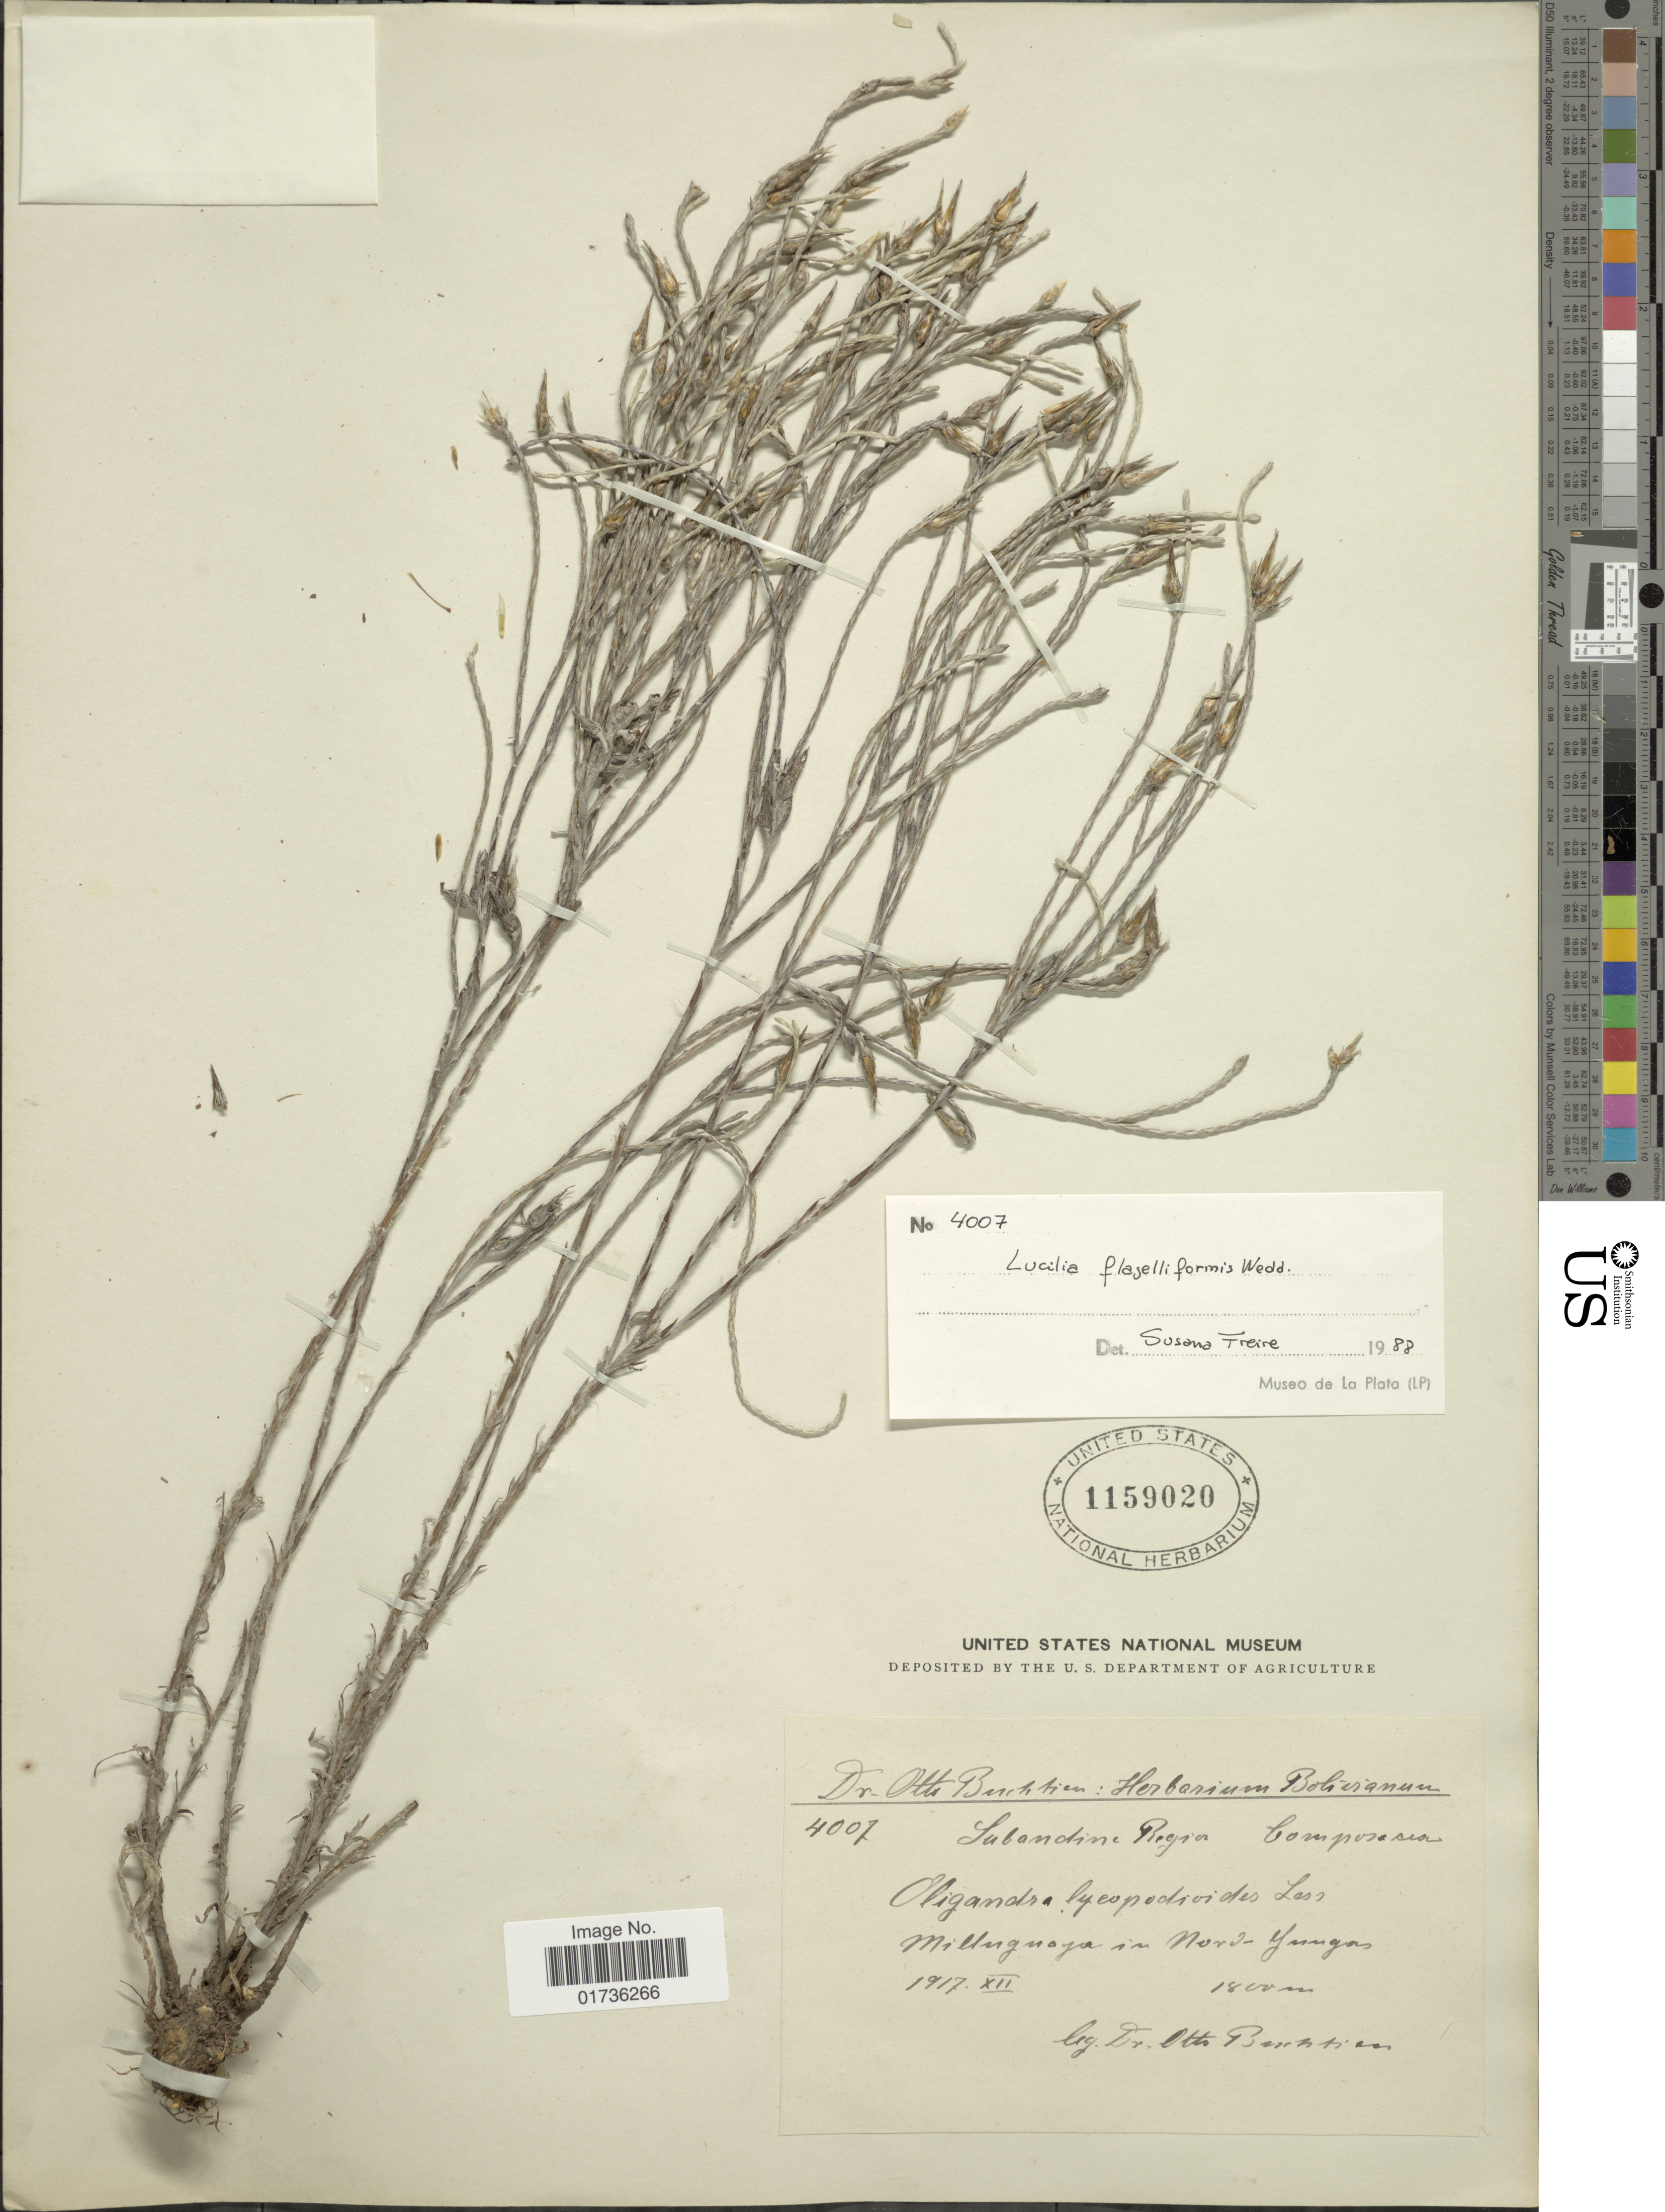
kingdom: Plantae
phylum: Tracheophyta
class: Magnoliopsida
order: Asterales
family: Asteraceae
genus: Lucilia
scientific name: Lucilia flagelliformis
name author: Wedd.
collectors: O. Buchtien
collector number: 4007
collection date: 1917-12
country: Bolivia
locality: Milluguaya in Nord-Yungas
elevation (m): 1800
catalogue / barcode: US 1159020